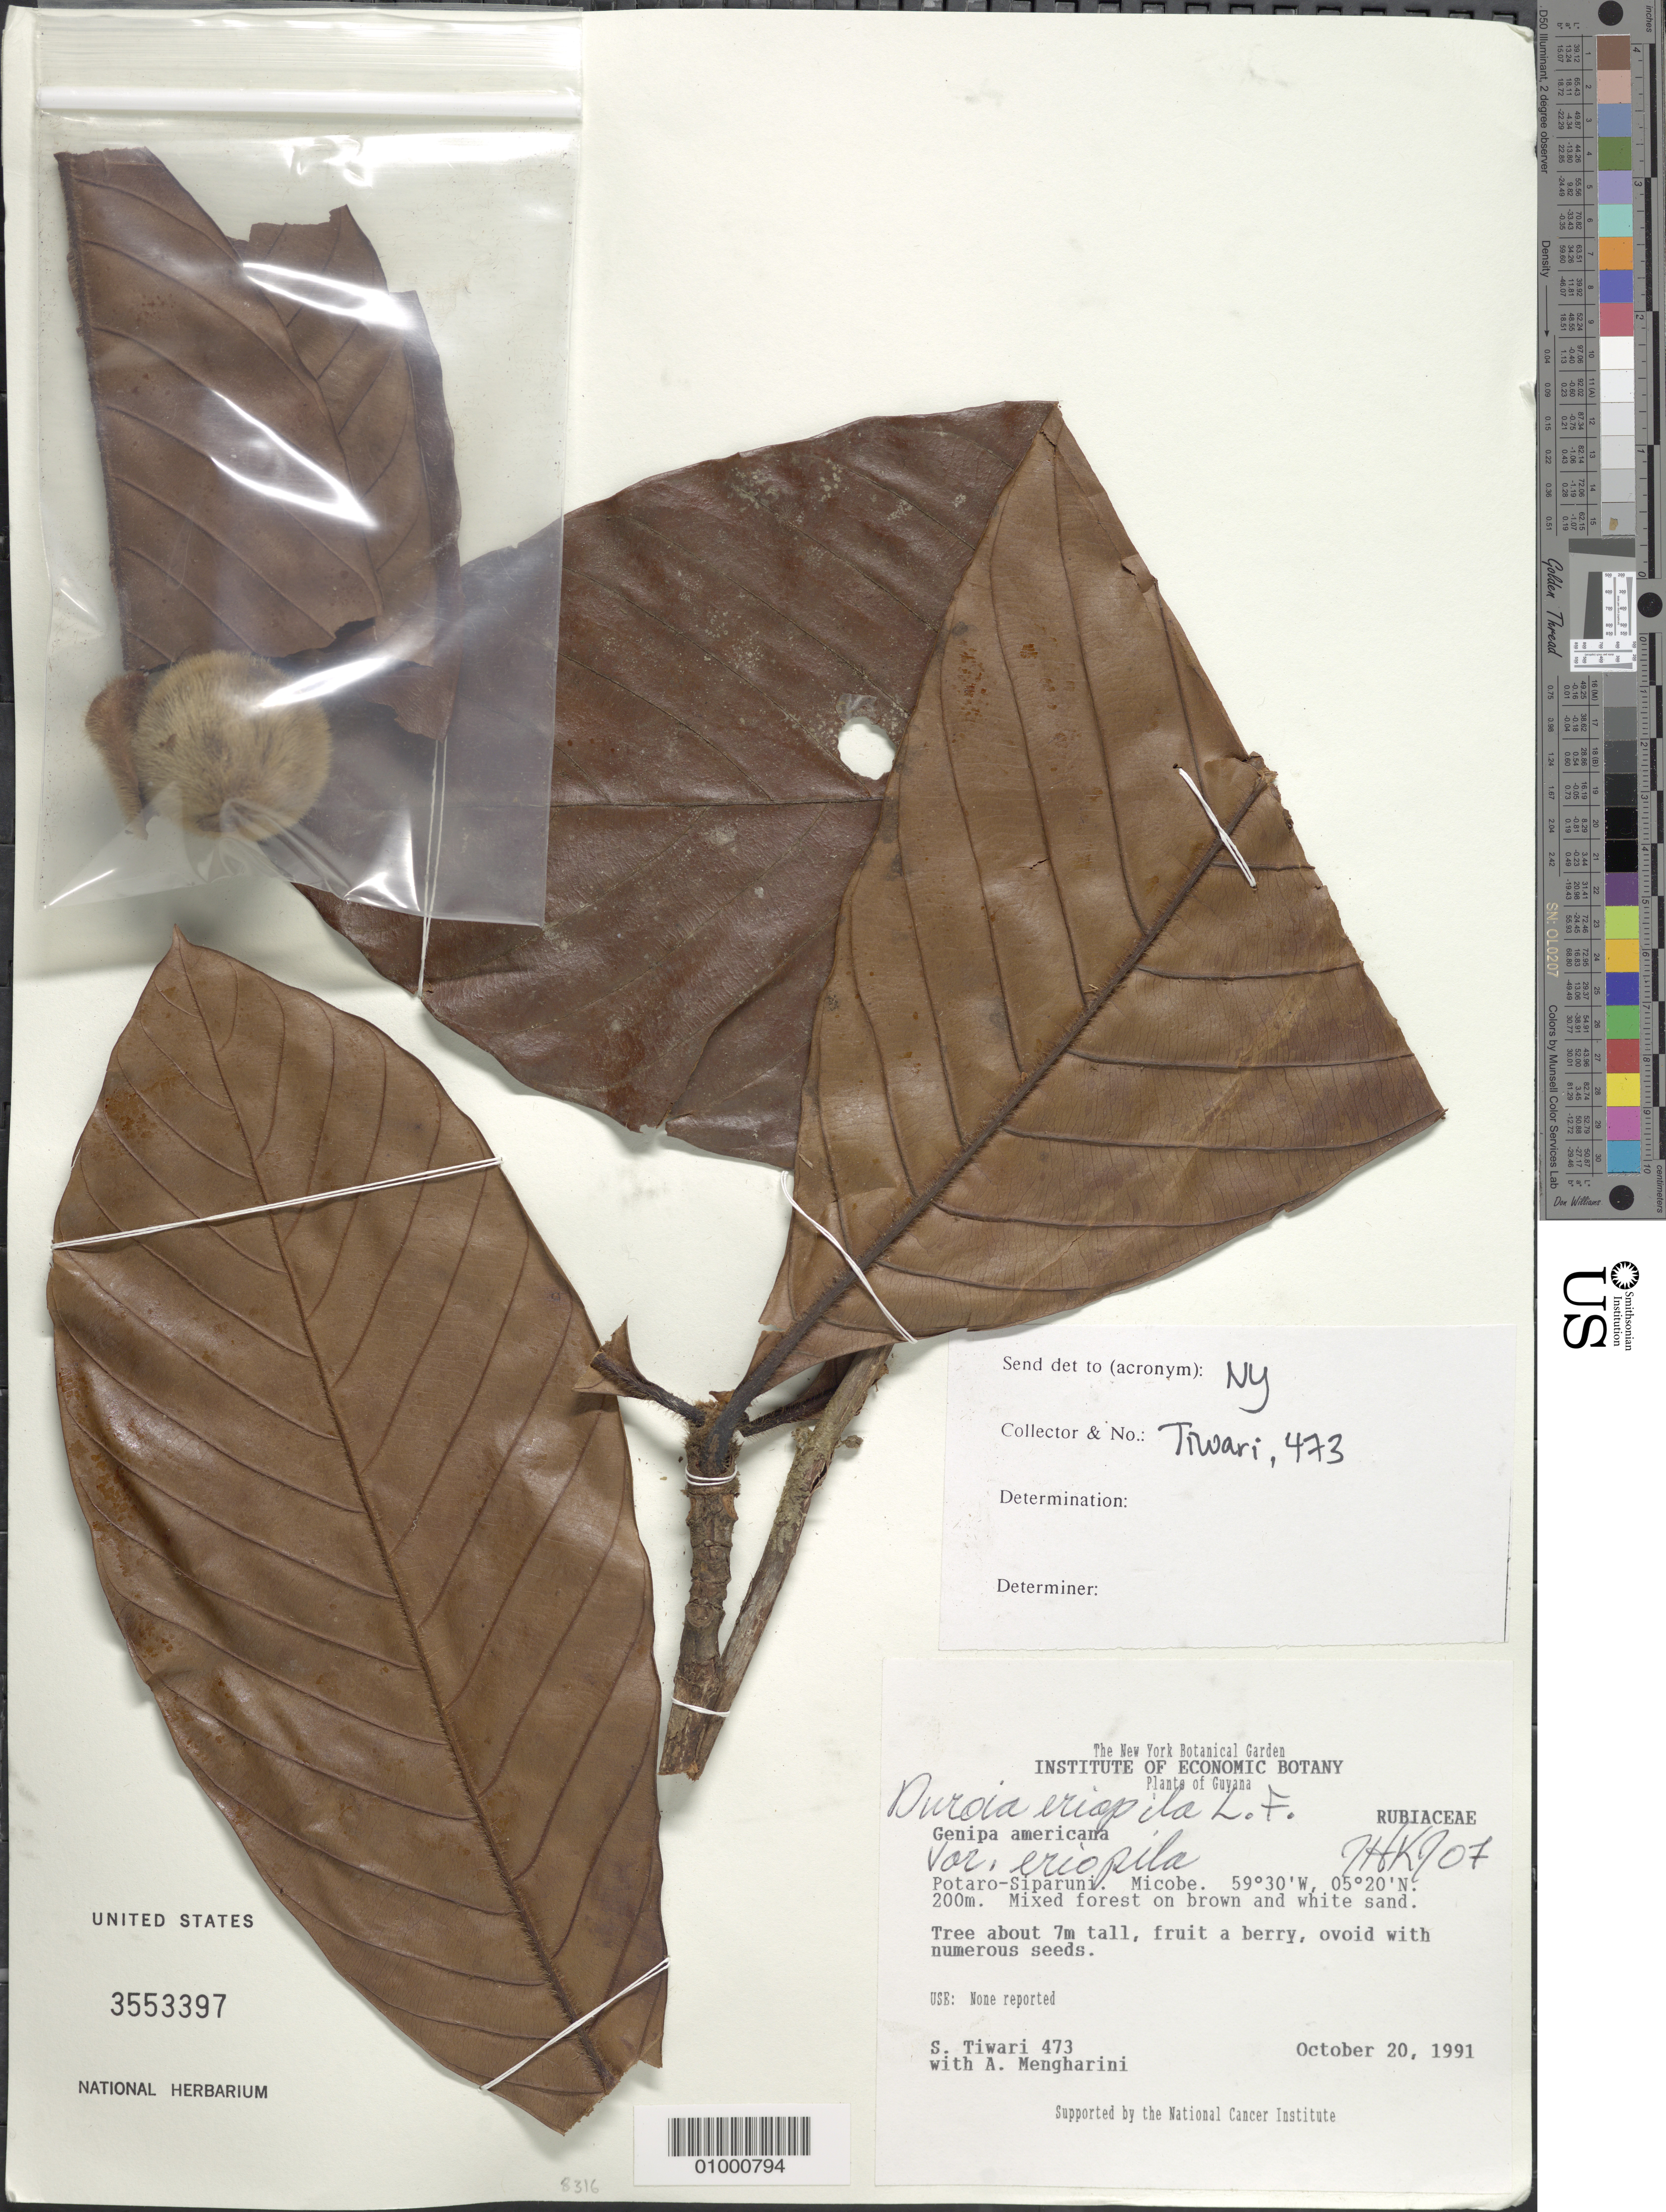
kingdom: Plantae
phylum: Tracheophyta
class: Magnoliopsida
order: Gentianales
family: Rubiaceae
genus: Duroia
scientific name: Duroia eriopila var. eriopila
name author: L. f.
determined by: Kirkbride, J. H.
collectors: S. Tiwari & A. Mengharini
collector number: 473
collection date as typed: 20-Oct-91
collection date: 1991-10-20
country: Guyana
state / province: Potaro-Siparuni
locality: Micobe, along bank of river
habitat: Mixed forest on brown sand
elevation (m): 200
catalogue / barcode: US 3553397